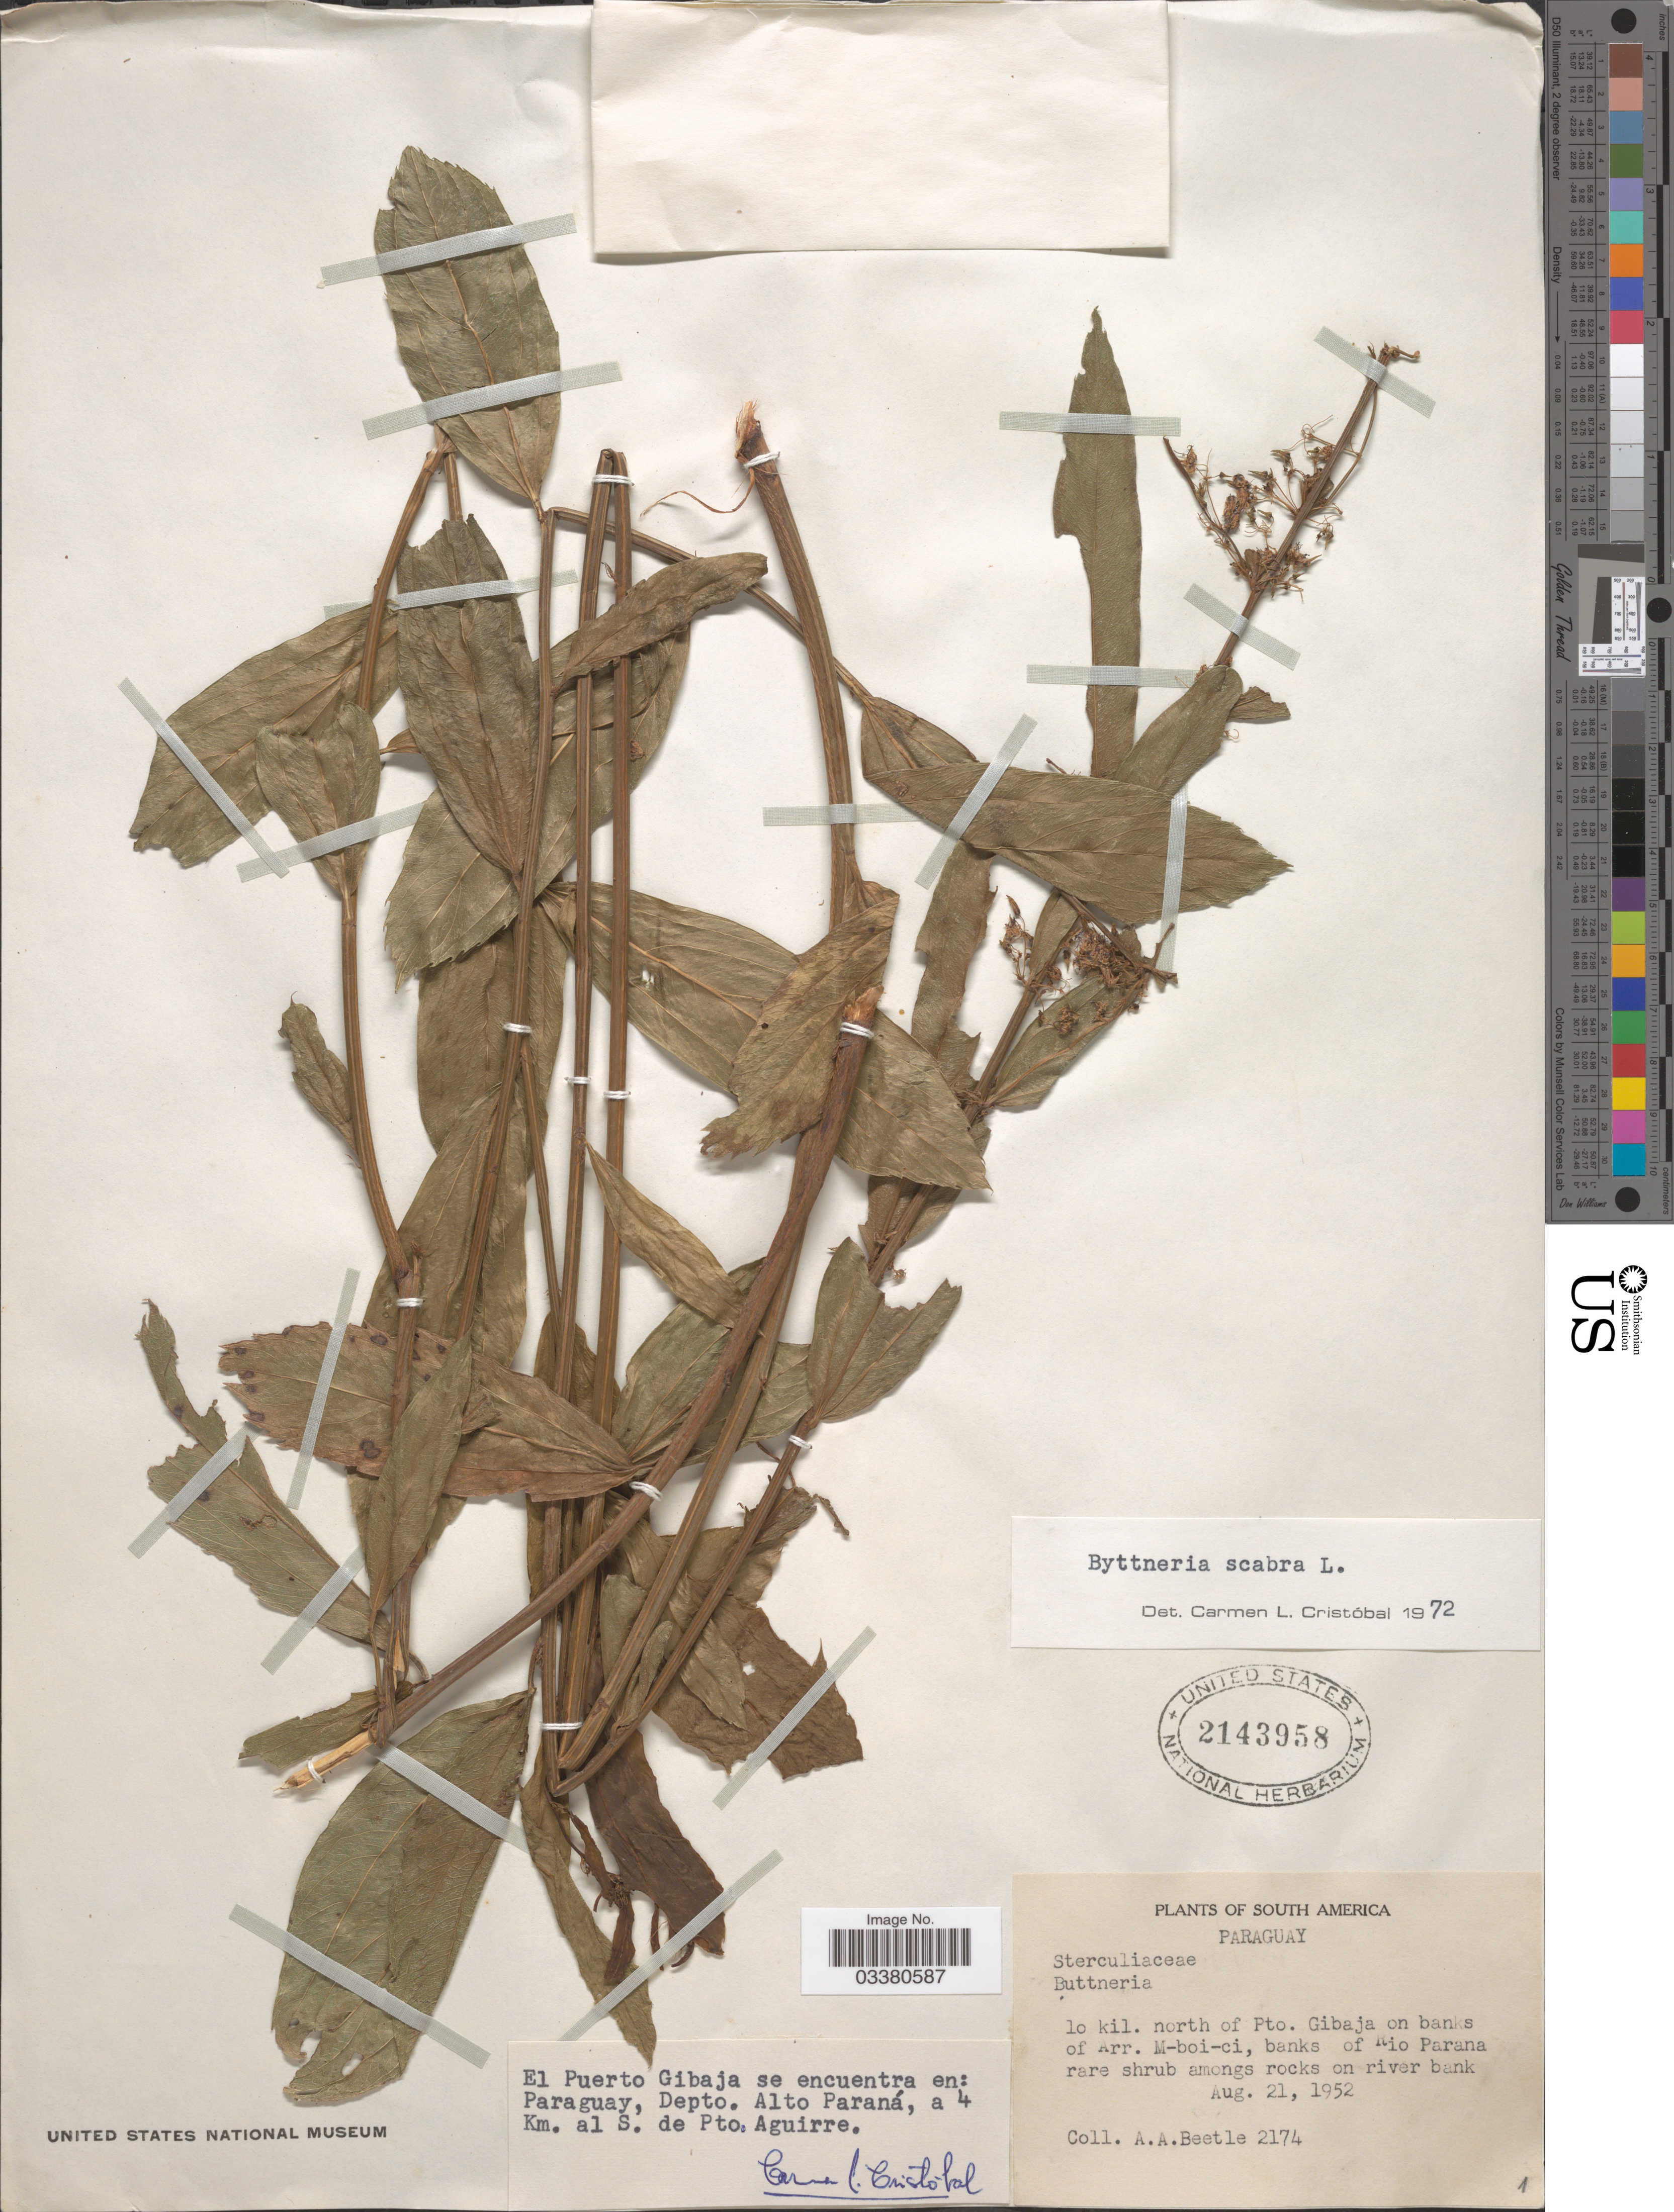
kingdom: Plantae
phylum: Tracheophyta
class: Magnoliopsida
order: Malvales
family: Malvaceae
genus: Byttneria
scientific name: Byttneria scabra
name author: L.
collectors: A. A. Beetle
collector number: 2174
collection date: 1952-08-21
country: Paraguay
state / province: Alto Parana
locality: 10 kil. north of Pto. Gibaja on banks of Arr. M-boi-ci, banks of Rio Parana rare shrub amongs rocks on river bank. El Puerto Gibaja se encuentra en: Depto. Alto Paraná, a 4 Km. al S. de Pto. Aguirre.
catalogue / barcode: US 2143958